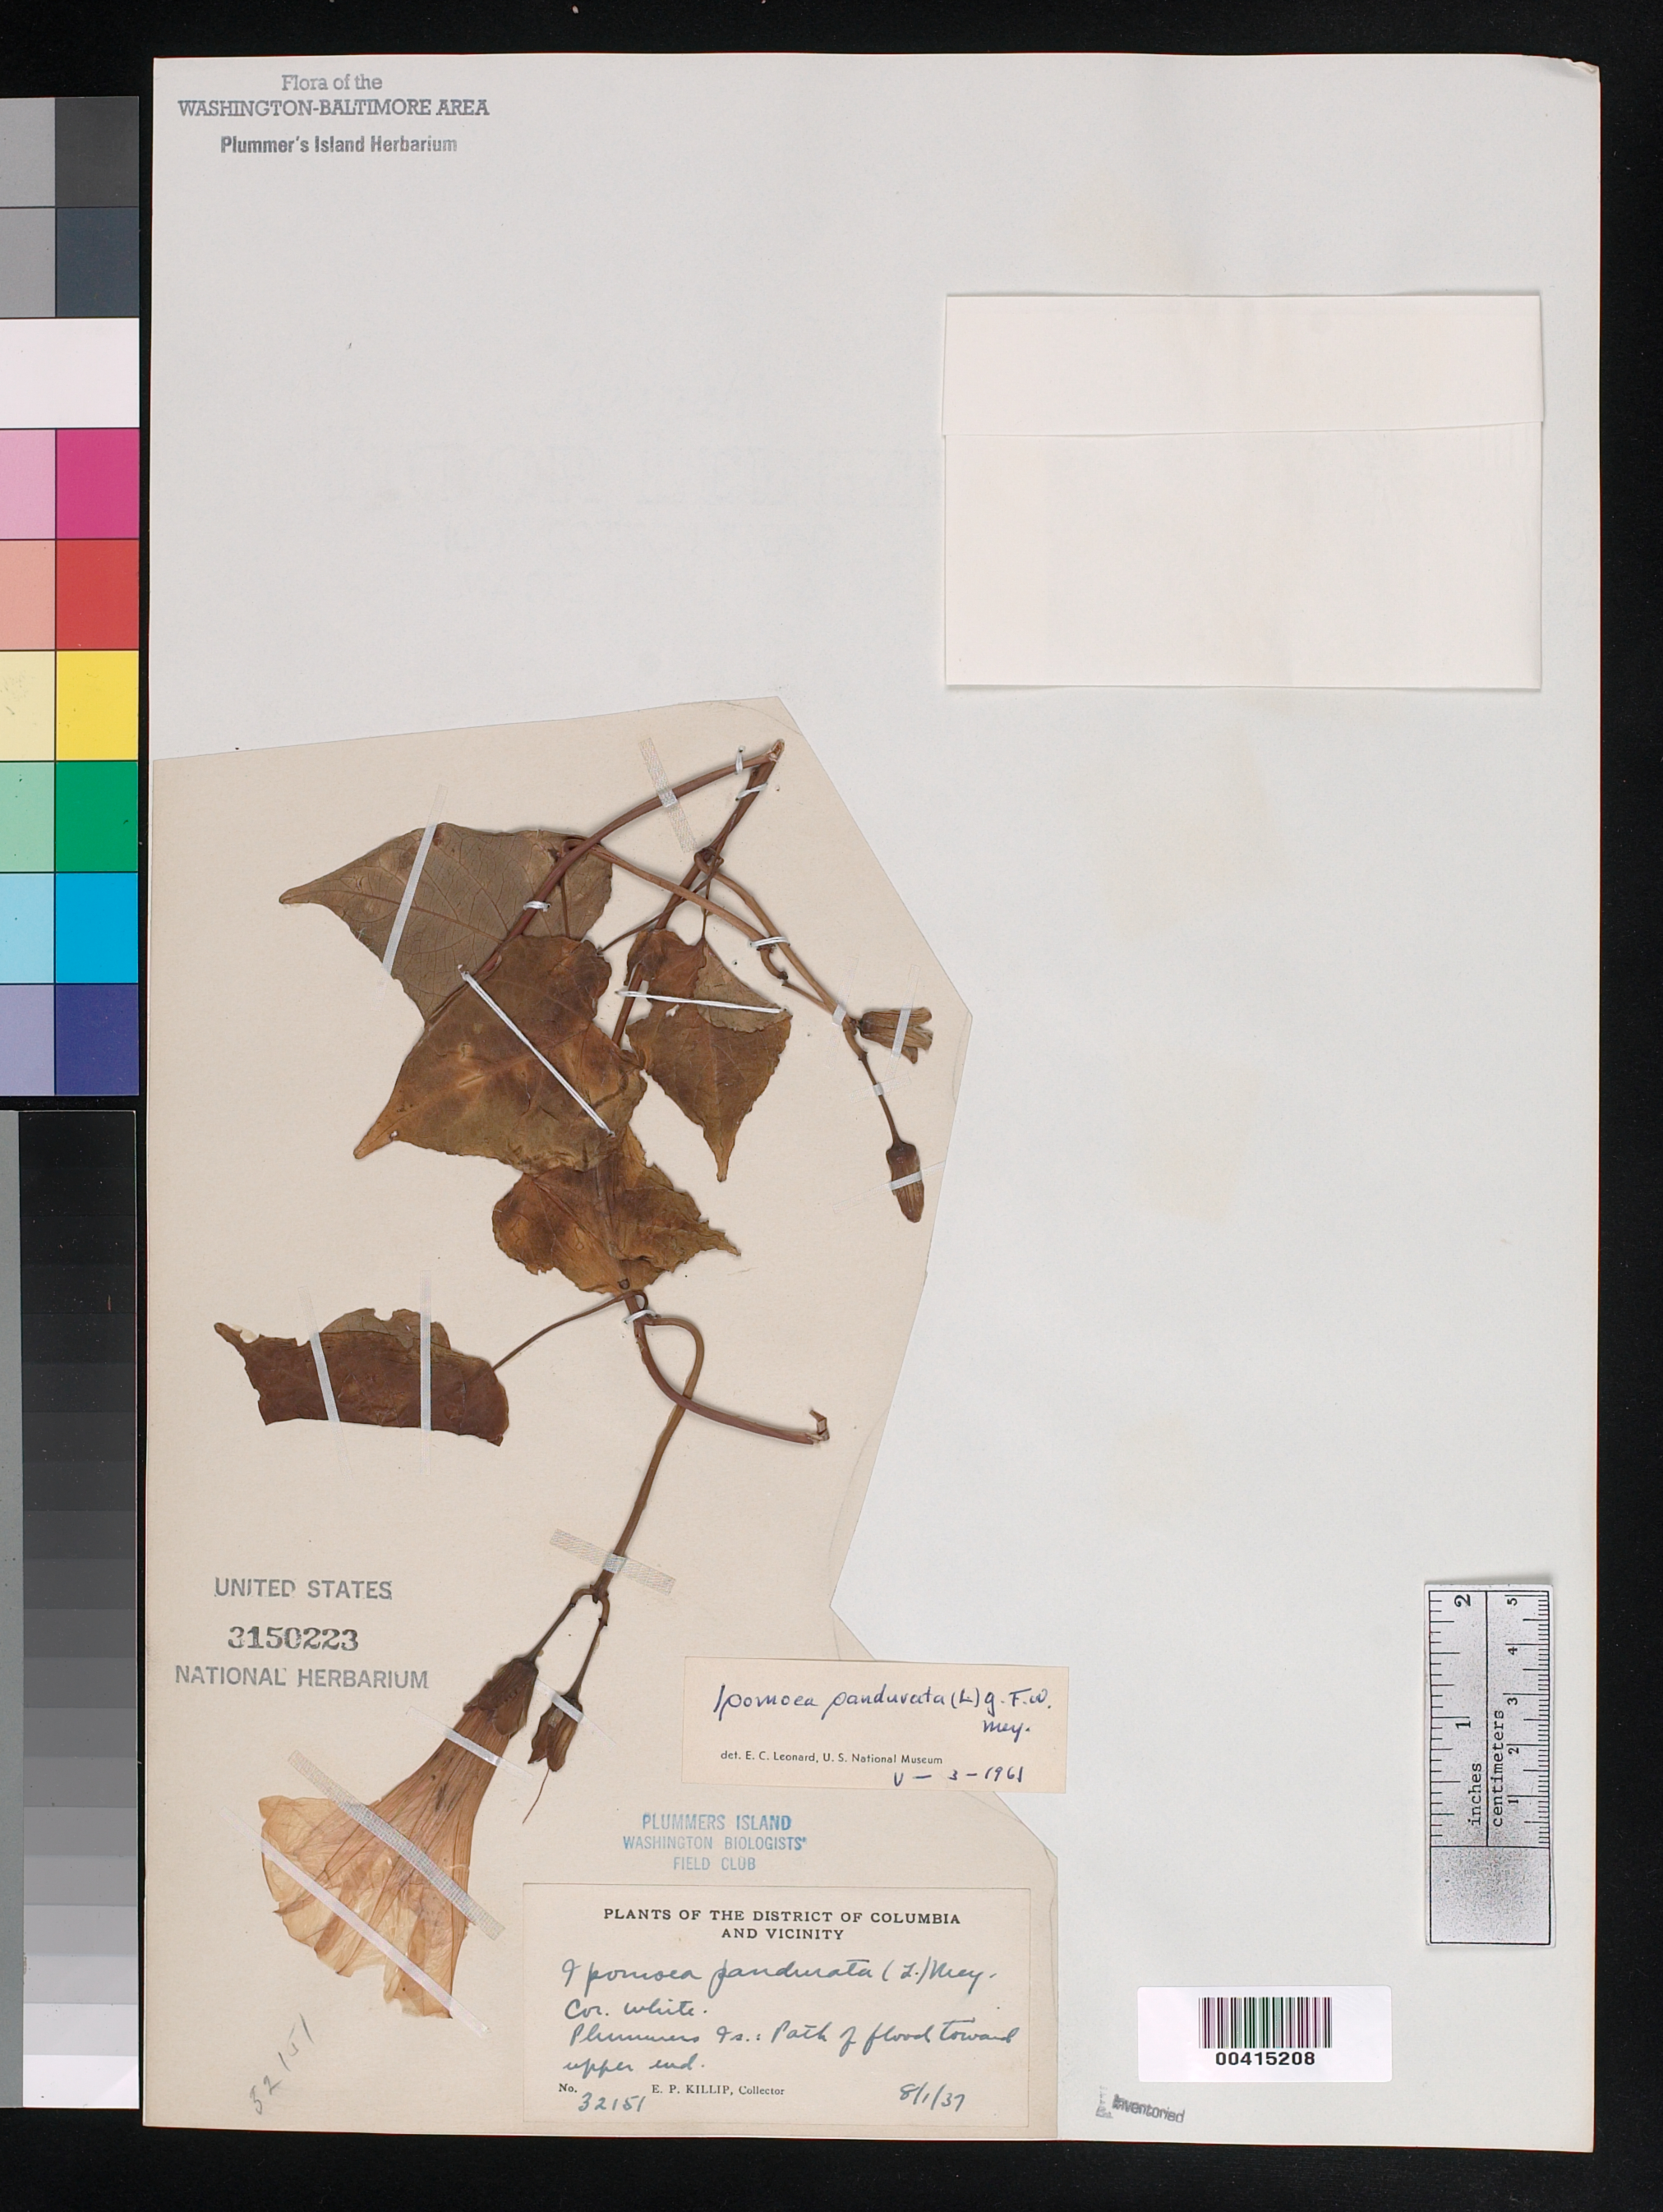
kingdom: Plantae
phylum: Tracheophyta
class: Magnoliopsida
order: Solanales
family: Convolvulaceae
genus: Ipomoea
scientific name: Ipomoea pandurata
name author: (L.) G. Mey.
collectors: E. P. Killip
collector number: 32151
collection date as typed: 01 Aug 1937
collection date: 1937-08-01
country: United States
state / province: Maryland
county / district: Montgomery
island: Plummers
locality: Plummer's Island; path of flood toward upper end C. & O. Canal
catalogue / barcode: US 3150223